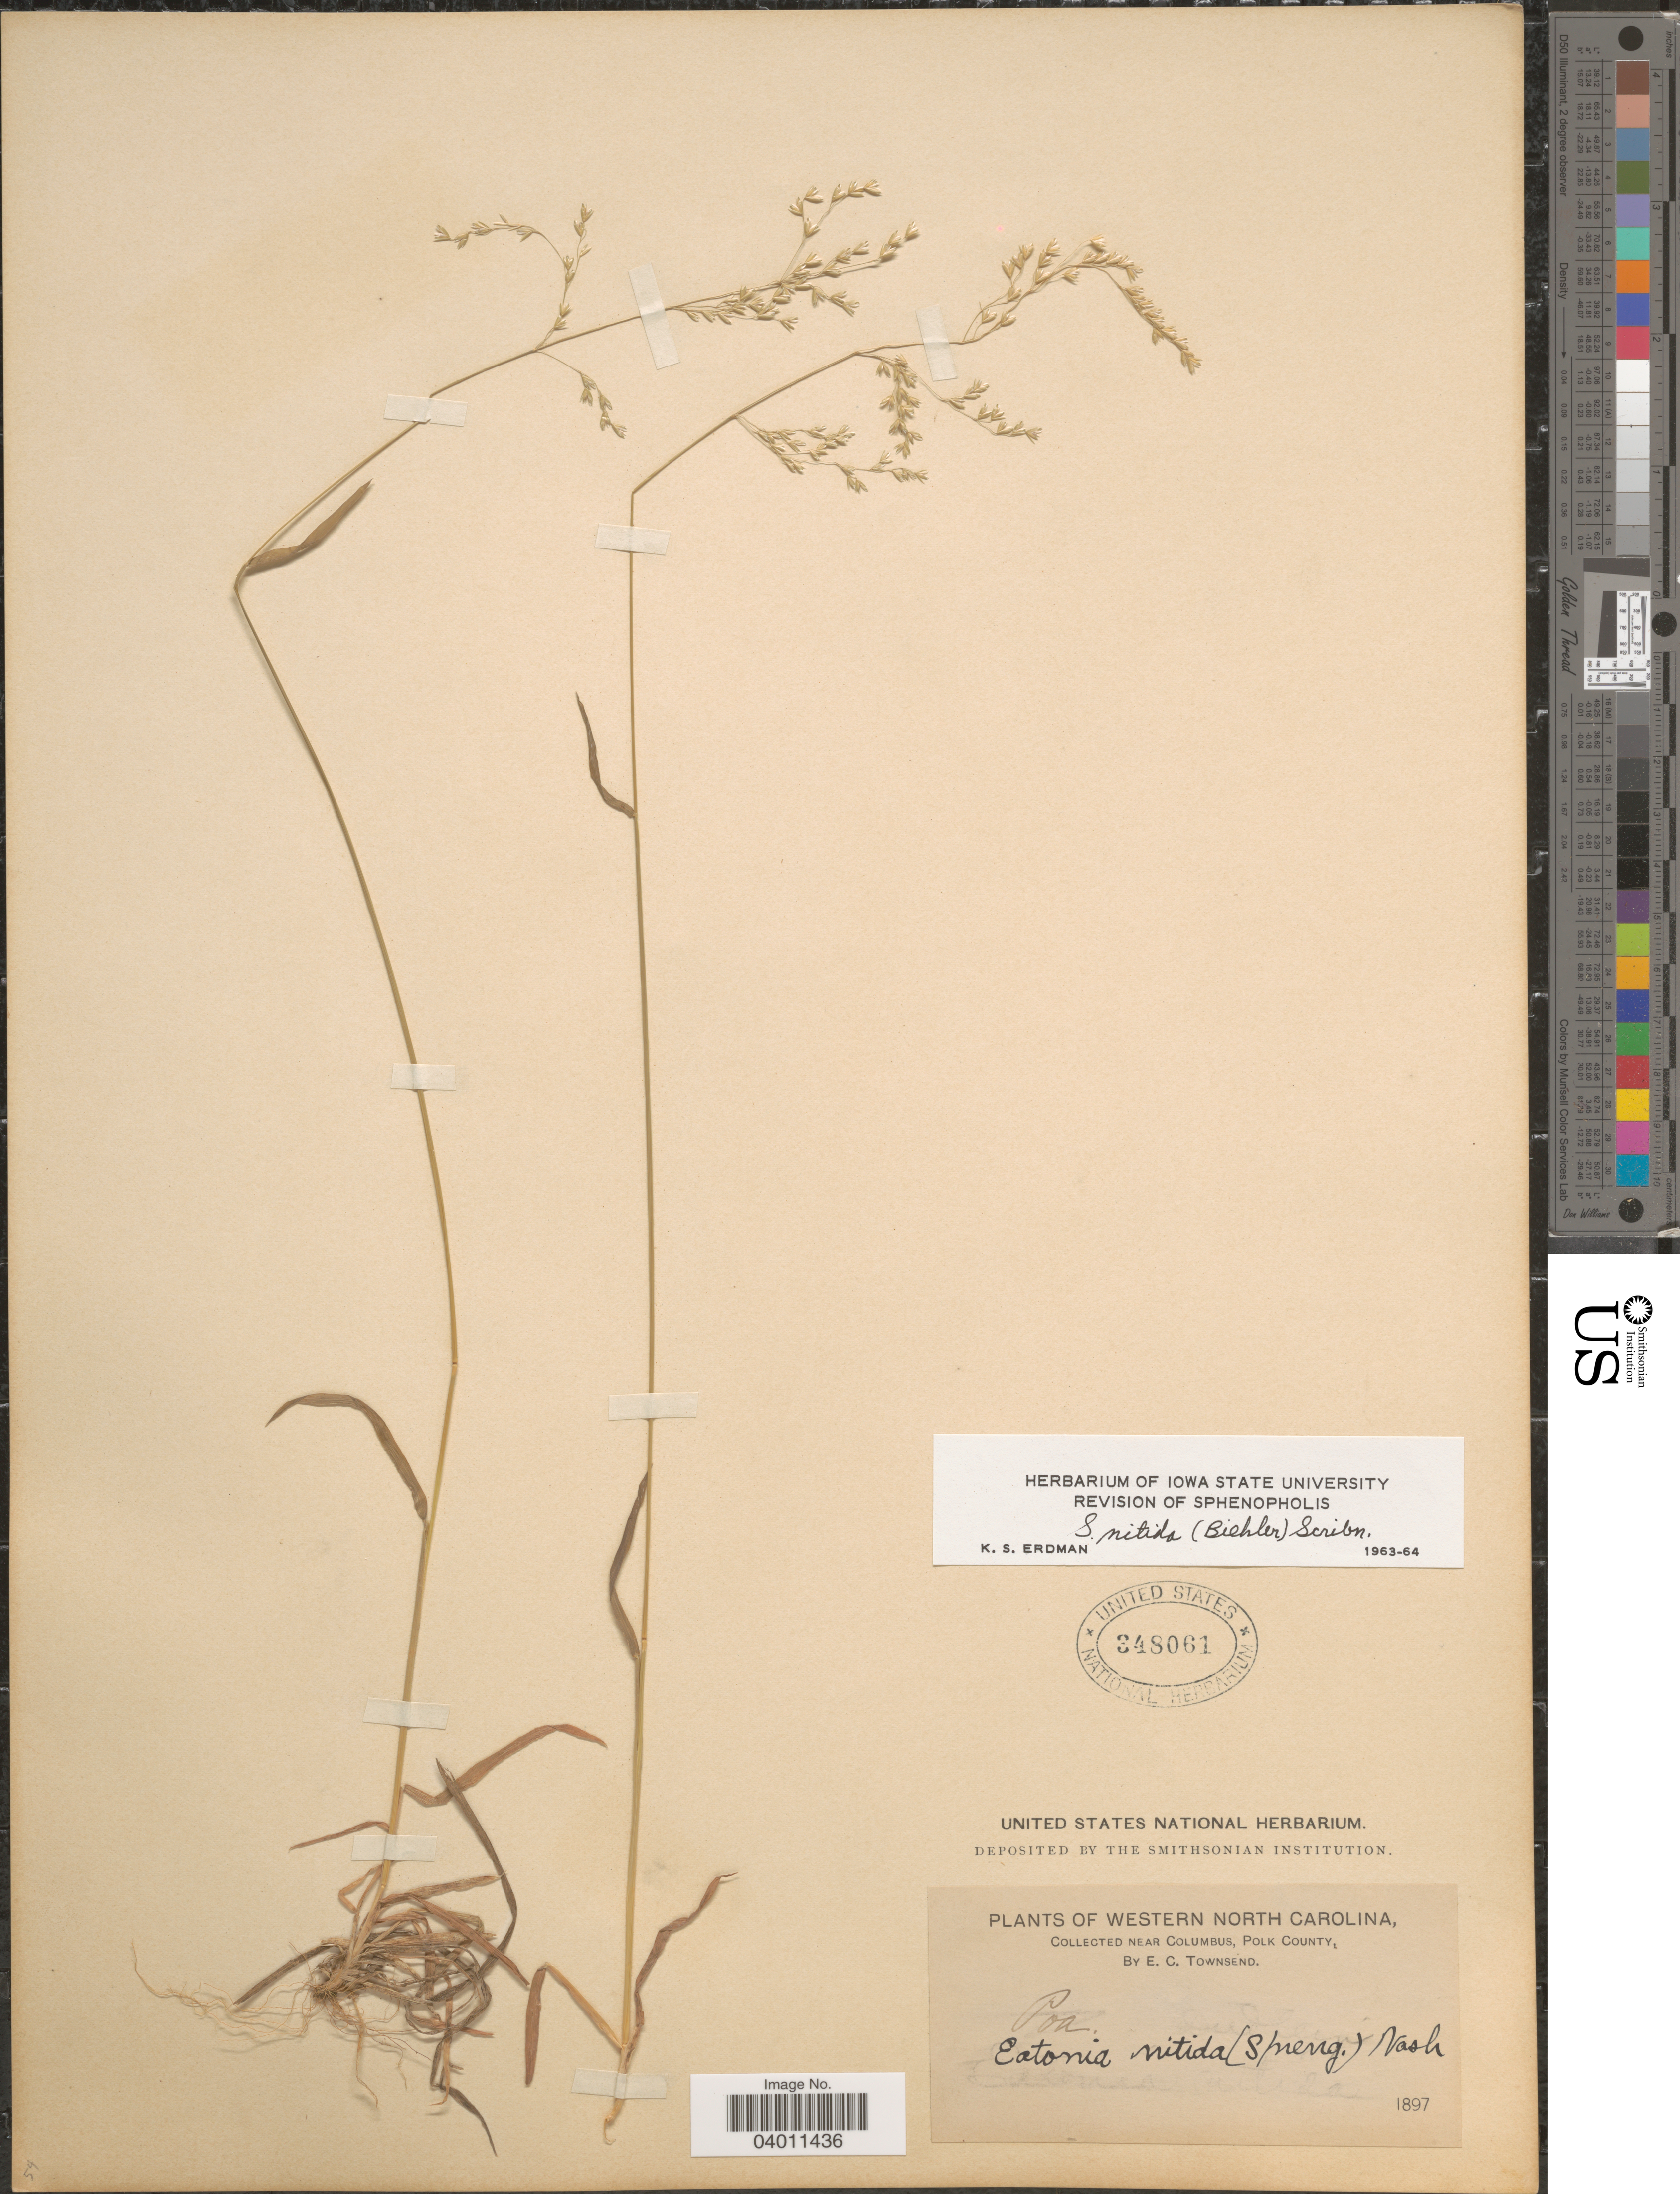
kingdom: Plantae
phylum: Tracheophyta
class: Liliopsida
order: Poales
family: Poaceae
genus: Sphenopholis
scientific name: Sphenopholis nitida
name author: (Biehler) Scribn.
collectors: E. C. Townsend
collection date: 1897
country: United States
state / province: North Carolina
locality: Western North Carolina. Near Columbus, Polk County.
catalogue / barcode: US 348061